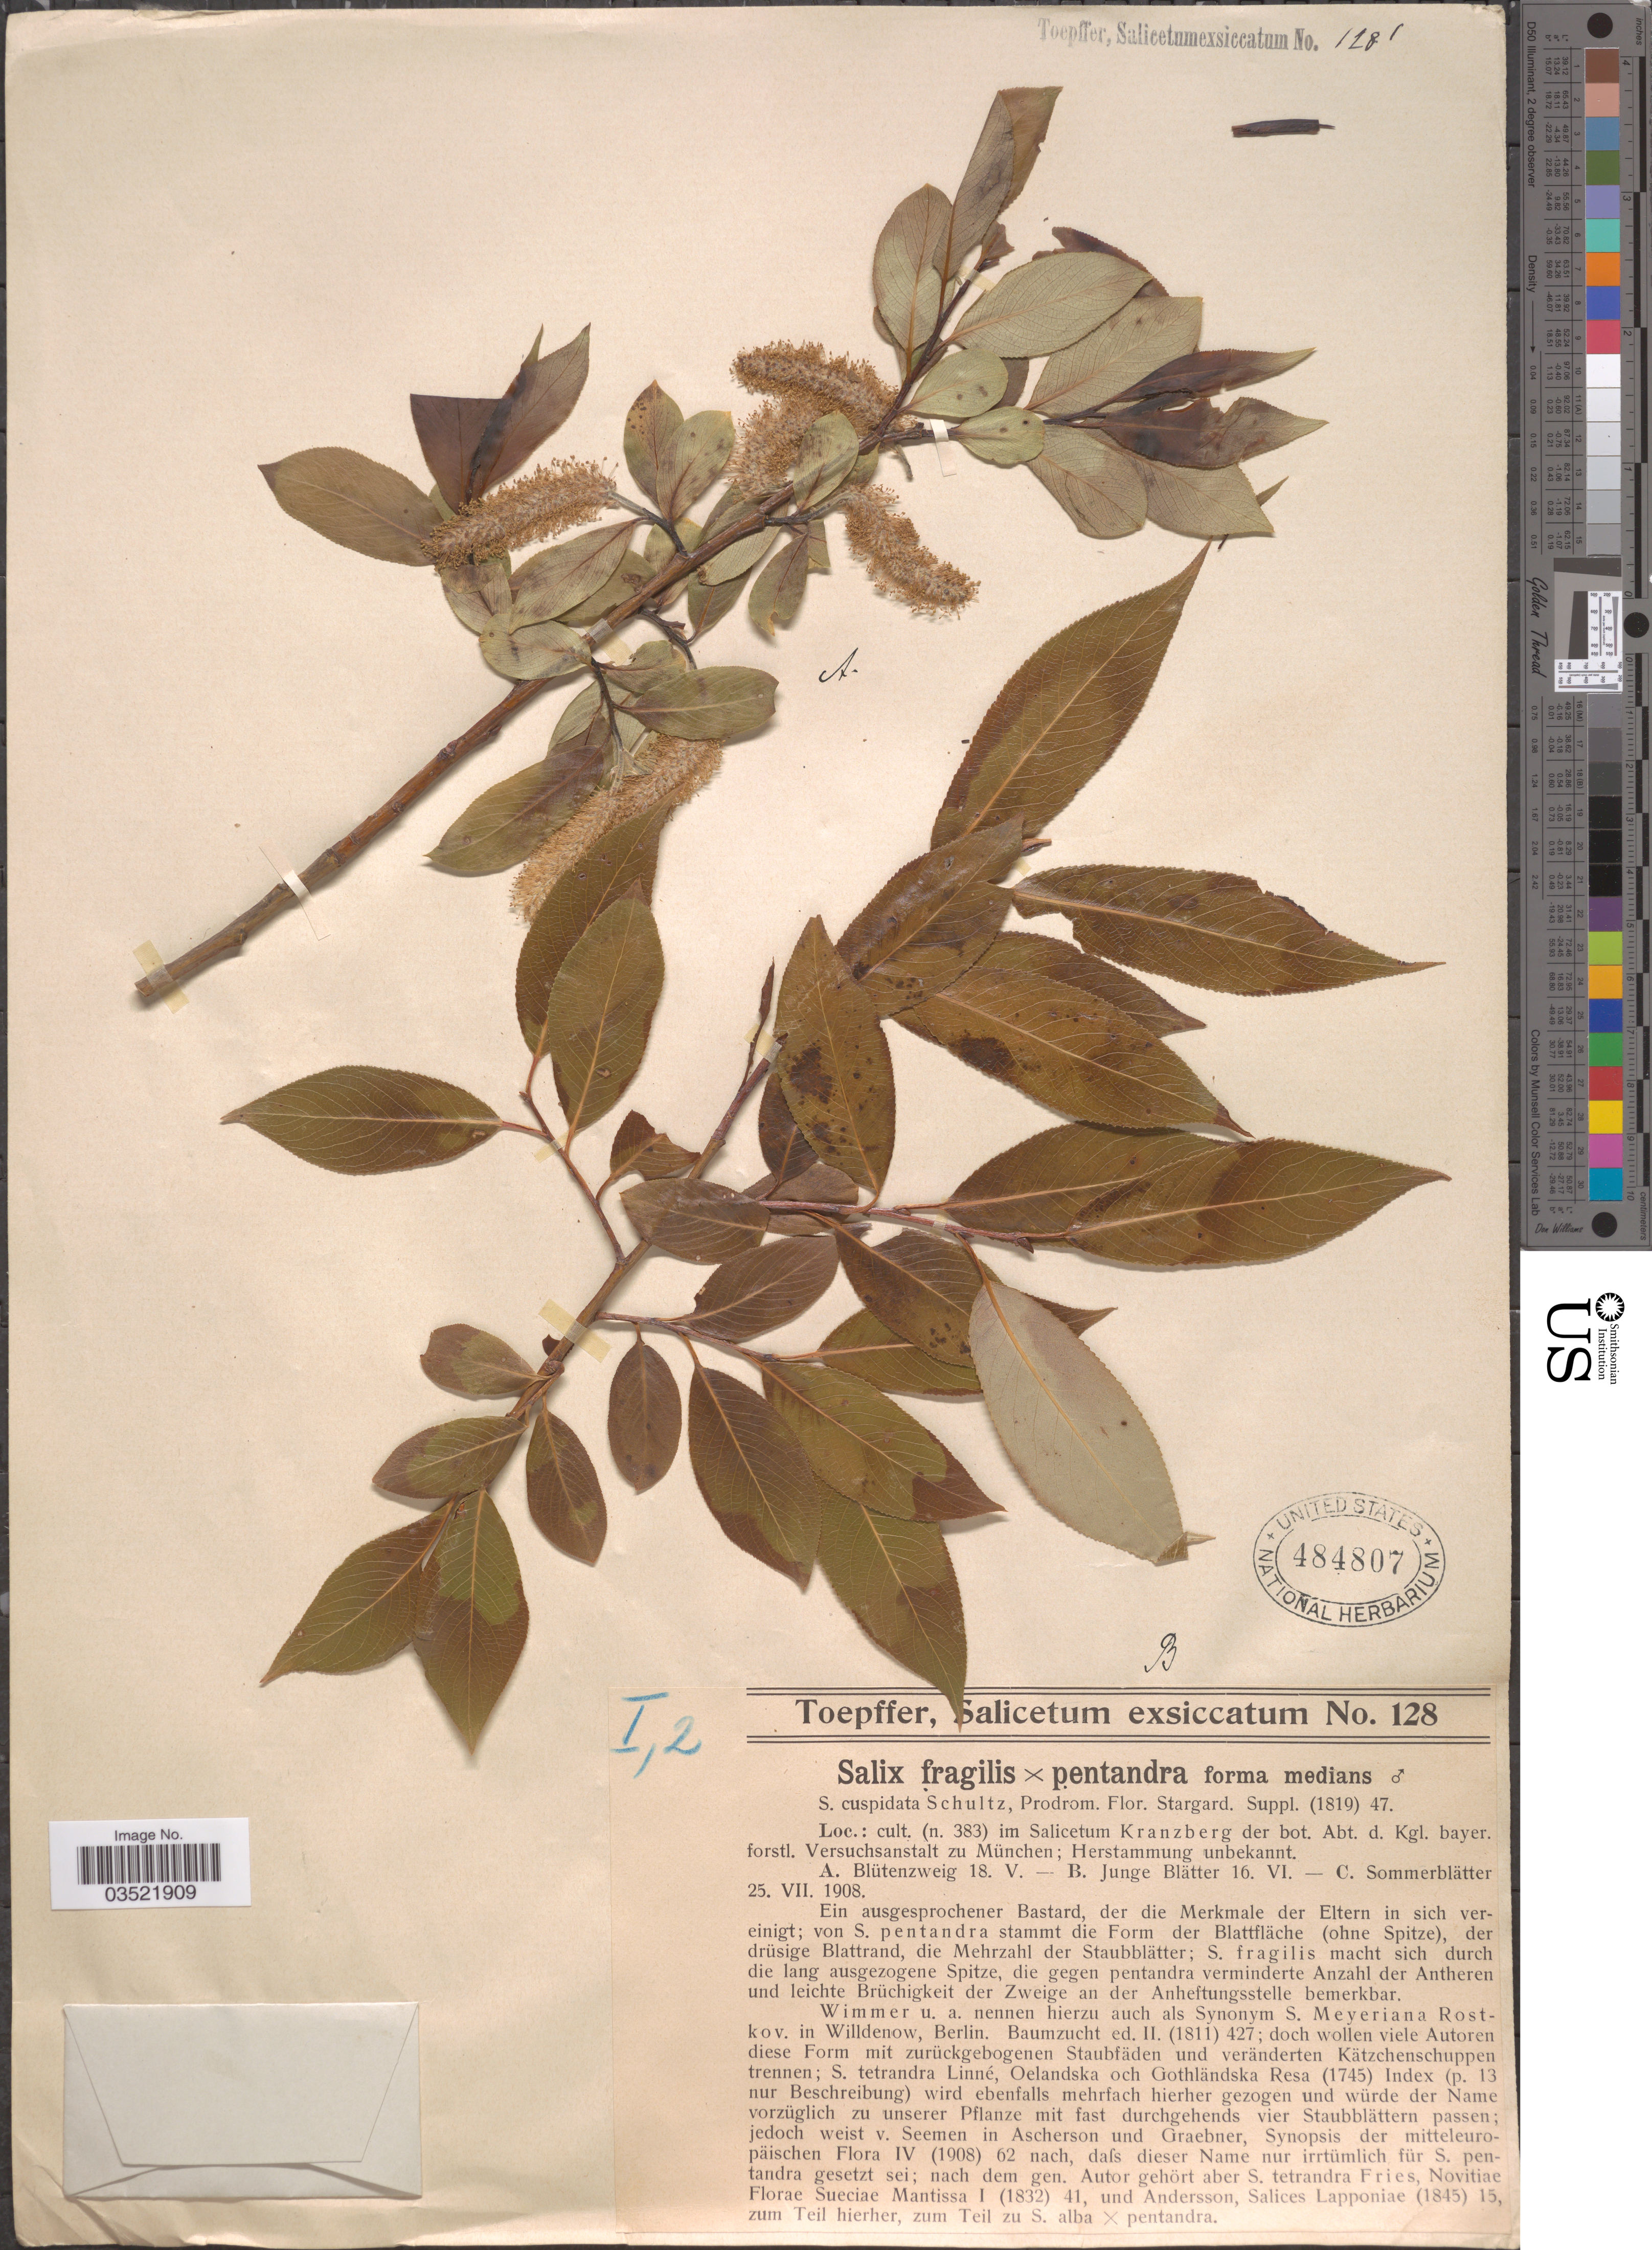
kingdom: Plantae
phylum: Tracheophyta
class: Magnoliopsida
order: Malpighiales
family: Salicaceae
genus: Salix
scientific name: Salix fragilis x S. pentandra f. medians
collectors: A. Toepffer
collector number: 128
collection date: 1908-05-18/1908-07-25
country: Germany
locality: Im Salicetum Kranzberg der bot. Abt. d. Kgl. bayer forstl. Versuchsanstalt zu München.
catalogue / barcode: US 484807